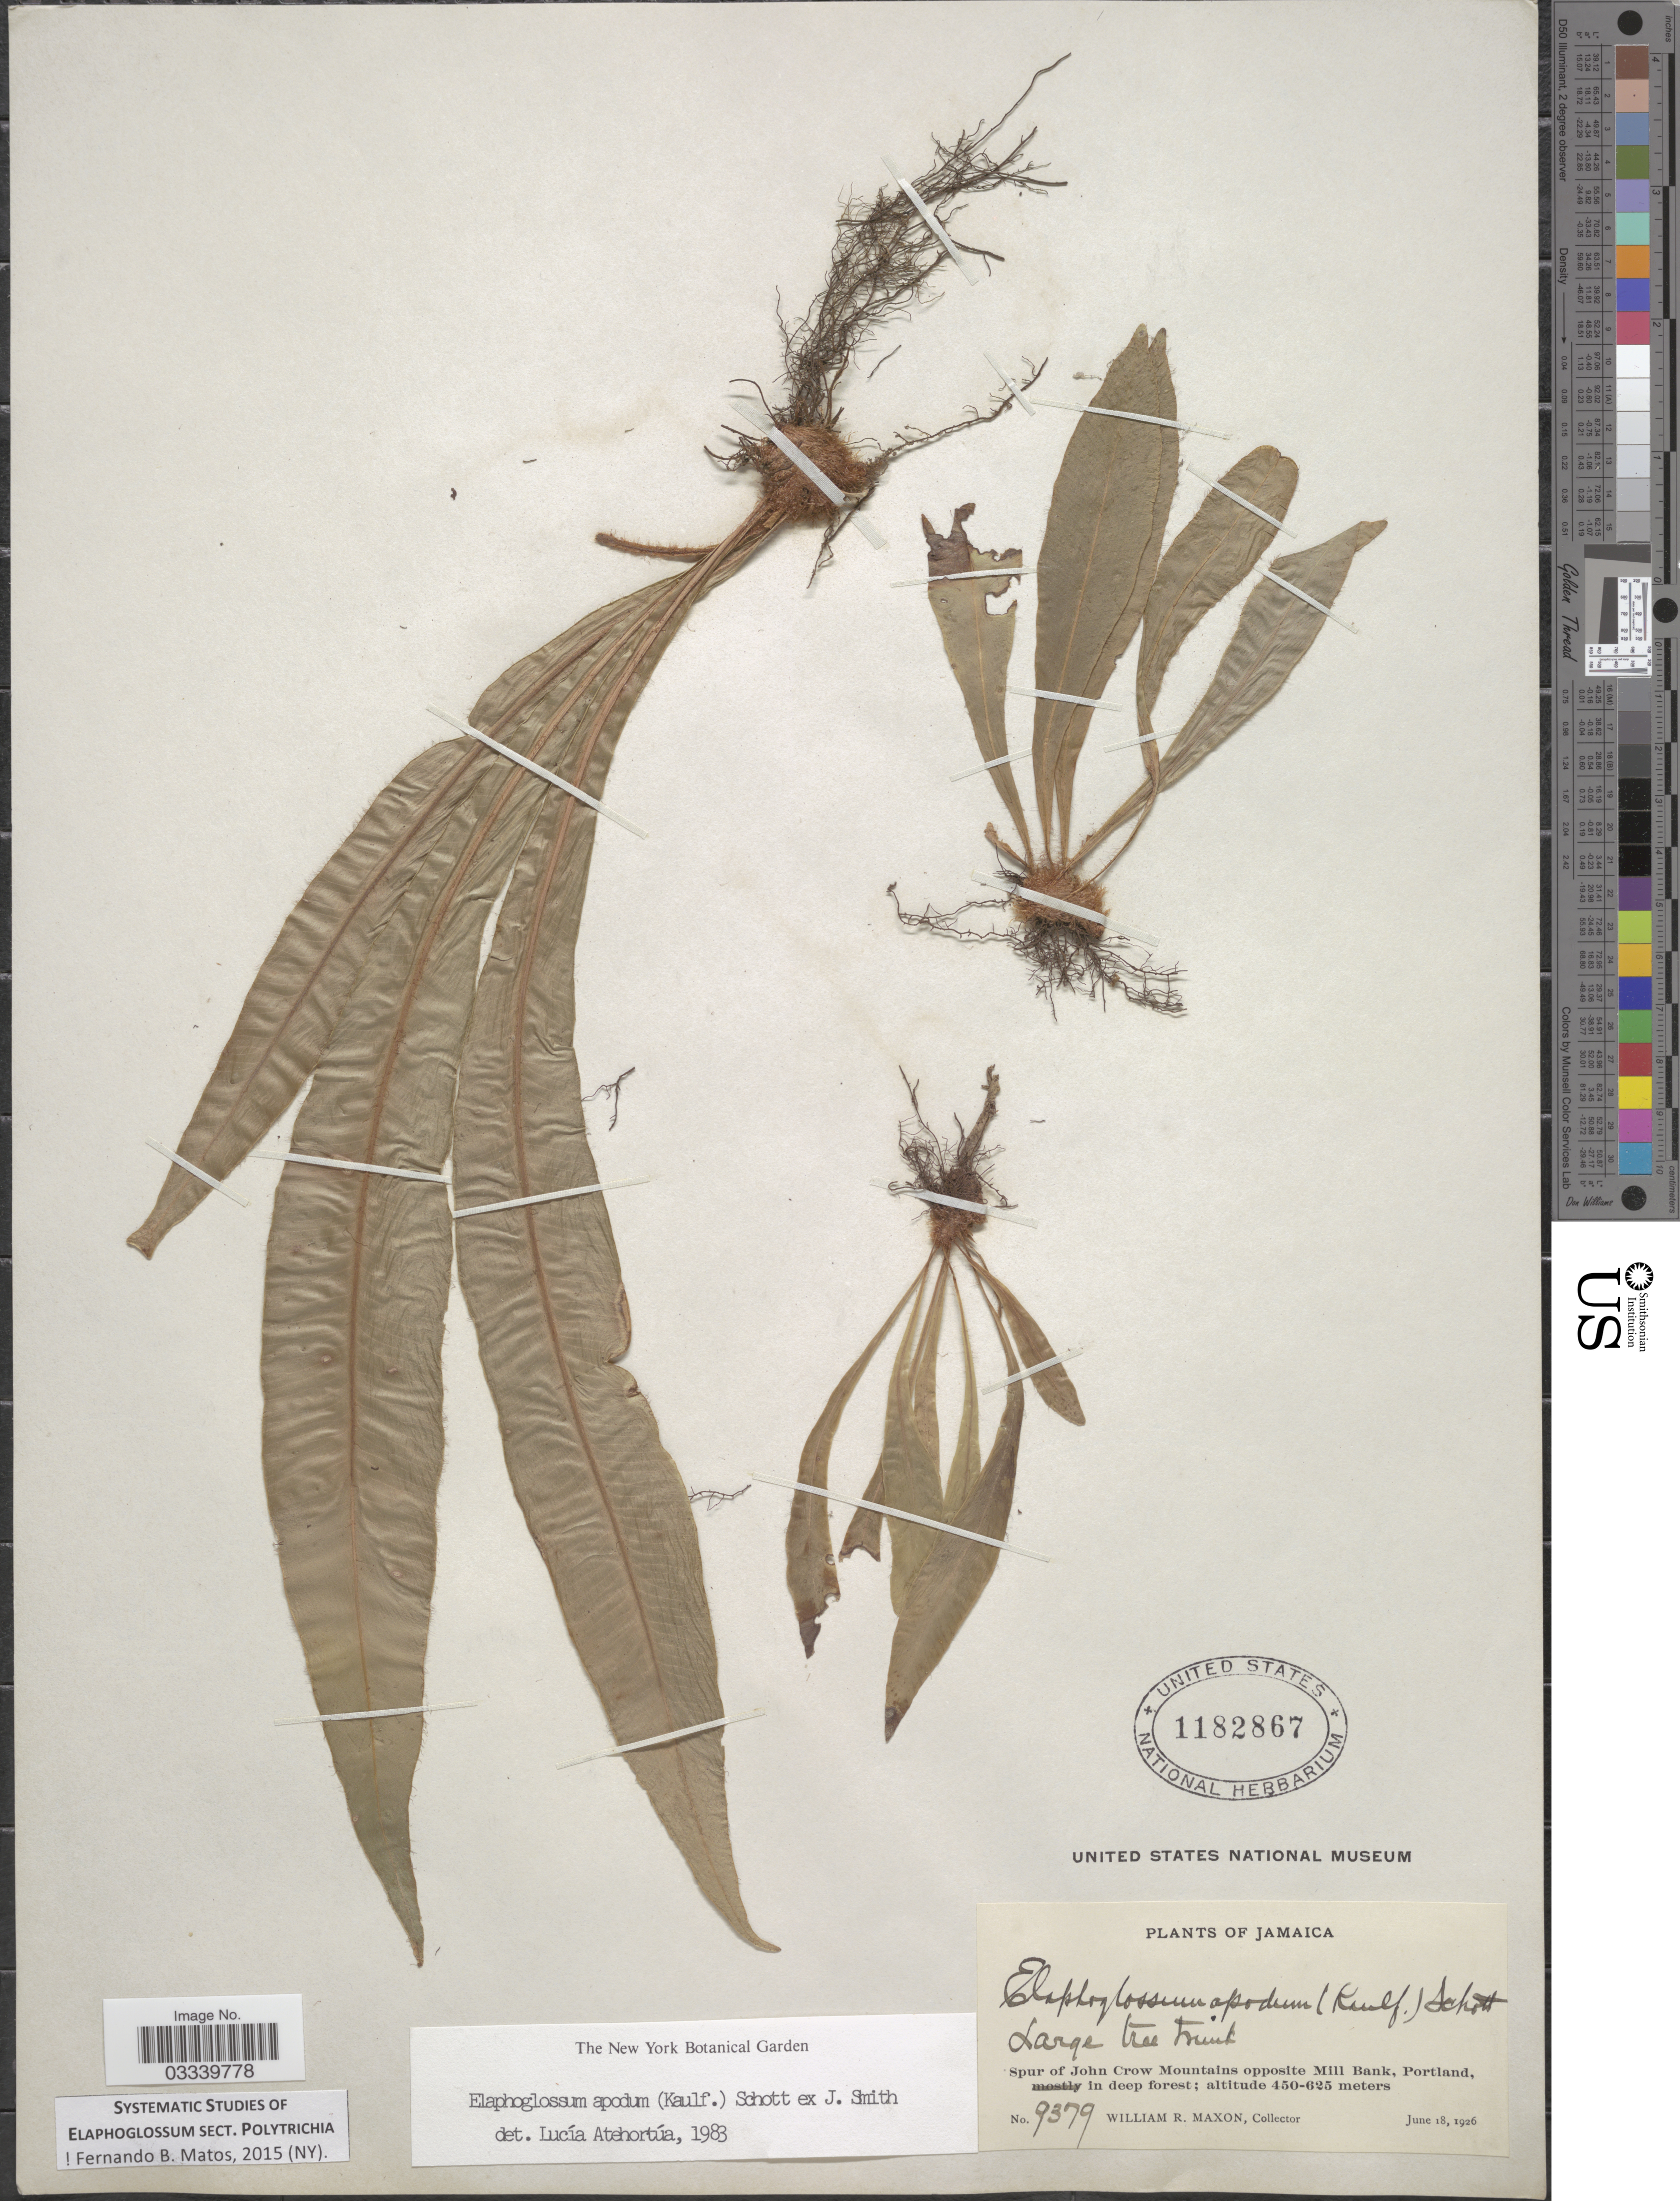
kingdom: Plantae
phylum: Tracheophyta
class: Polypodiopsida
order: Polypodiales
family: Dryopteridaceae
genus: Elaphoglossum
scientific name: Elaphoglossum apodum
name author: (Kaulf.) Schott ex J. Sm.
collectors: W. R. Maxon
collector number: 9379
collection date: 1926-06-18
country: Jamaica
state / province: Portland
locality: Spur of John Crow Mountains opposite Mill Bank.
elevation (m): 450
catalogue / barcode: US 1182867